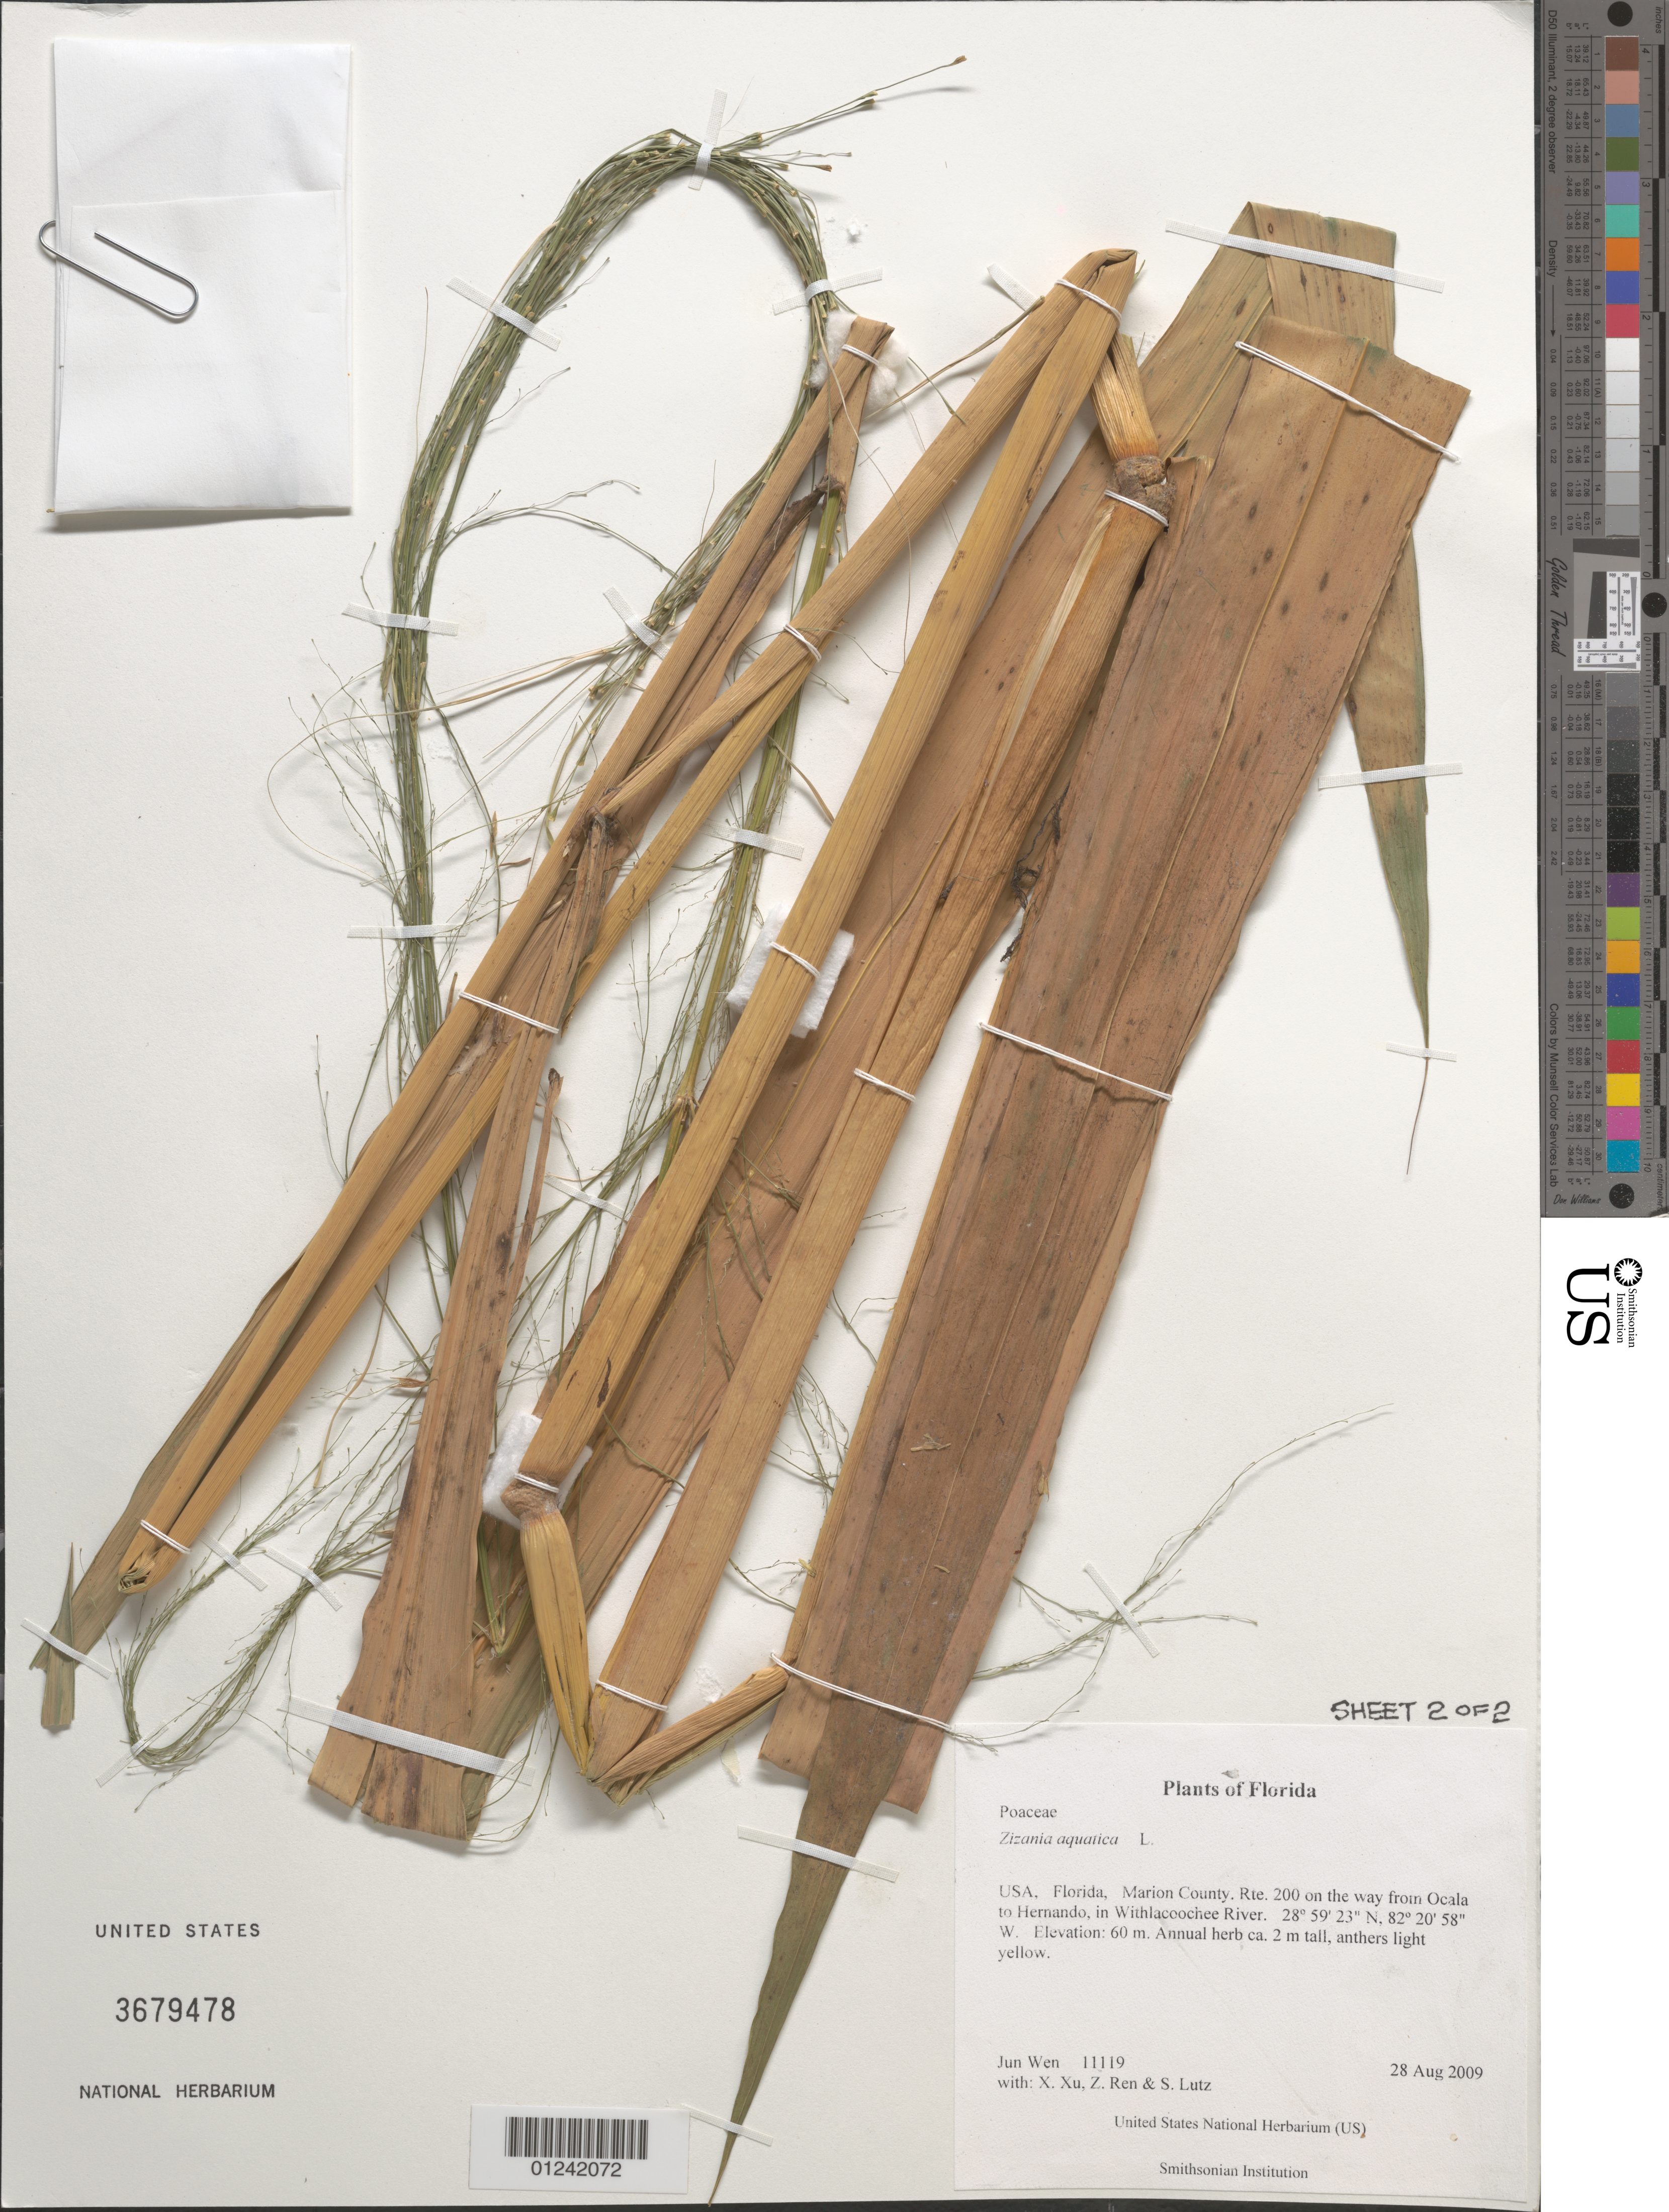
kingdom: Plantae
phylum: Tracheophyta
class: Liliopsida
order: Poales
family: Poaceae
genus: Zizania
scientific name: Zizania aquatica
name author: L.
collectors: J. Wen, X. Xu, Z. Ren & S. Lutz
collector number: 11119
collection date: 2009-08-28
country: United States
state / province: Florida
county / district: Marion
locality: Rte. 200 on the way from Ocala to Hernando, in Withlacoochee River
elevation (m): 60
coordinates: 28 59 22.7 N, 82 20 57.9 W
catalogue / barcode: US 3679478